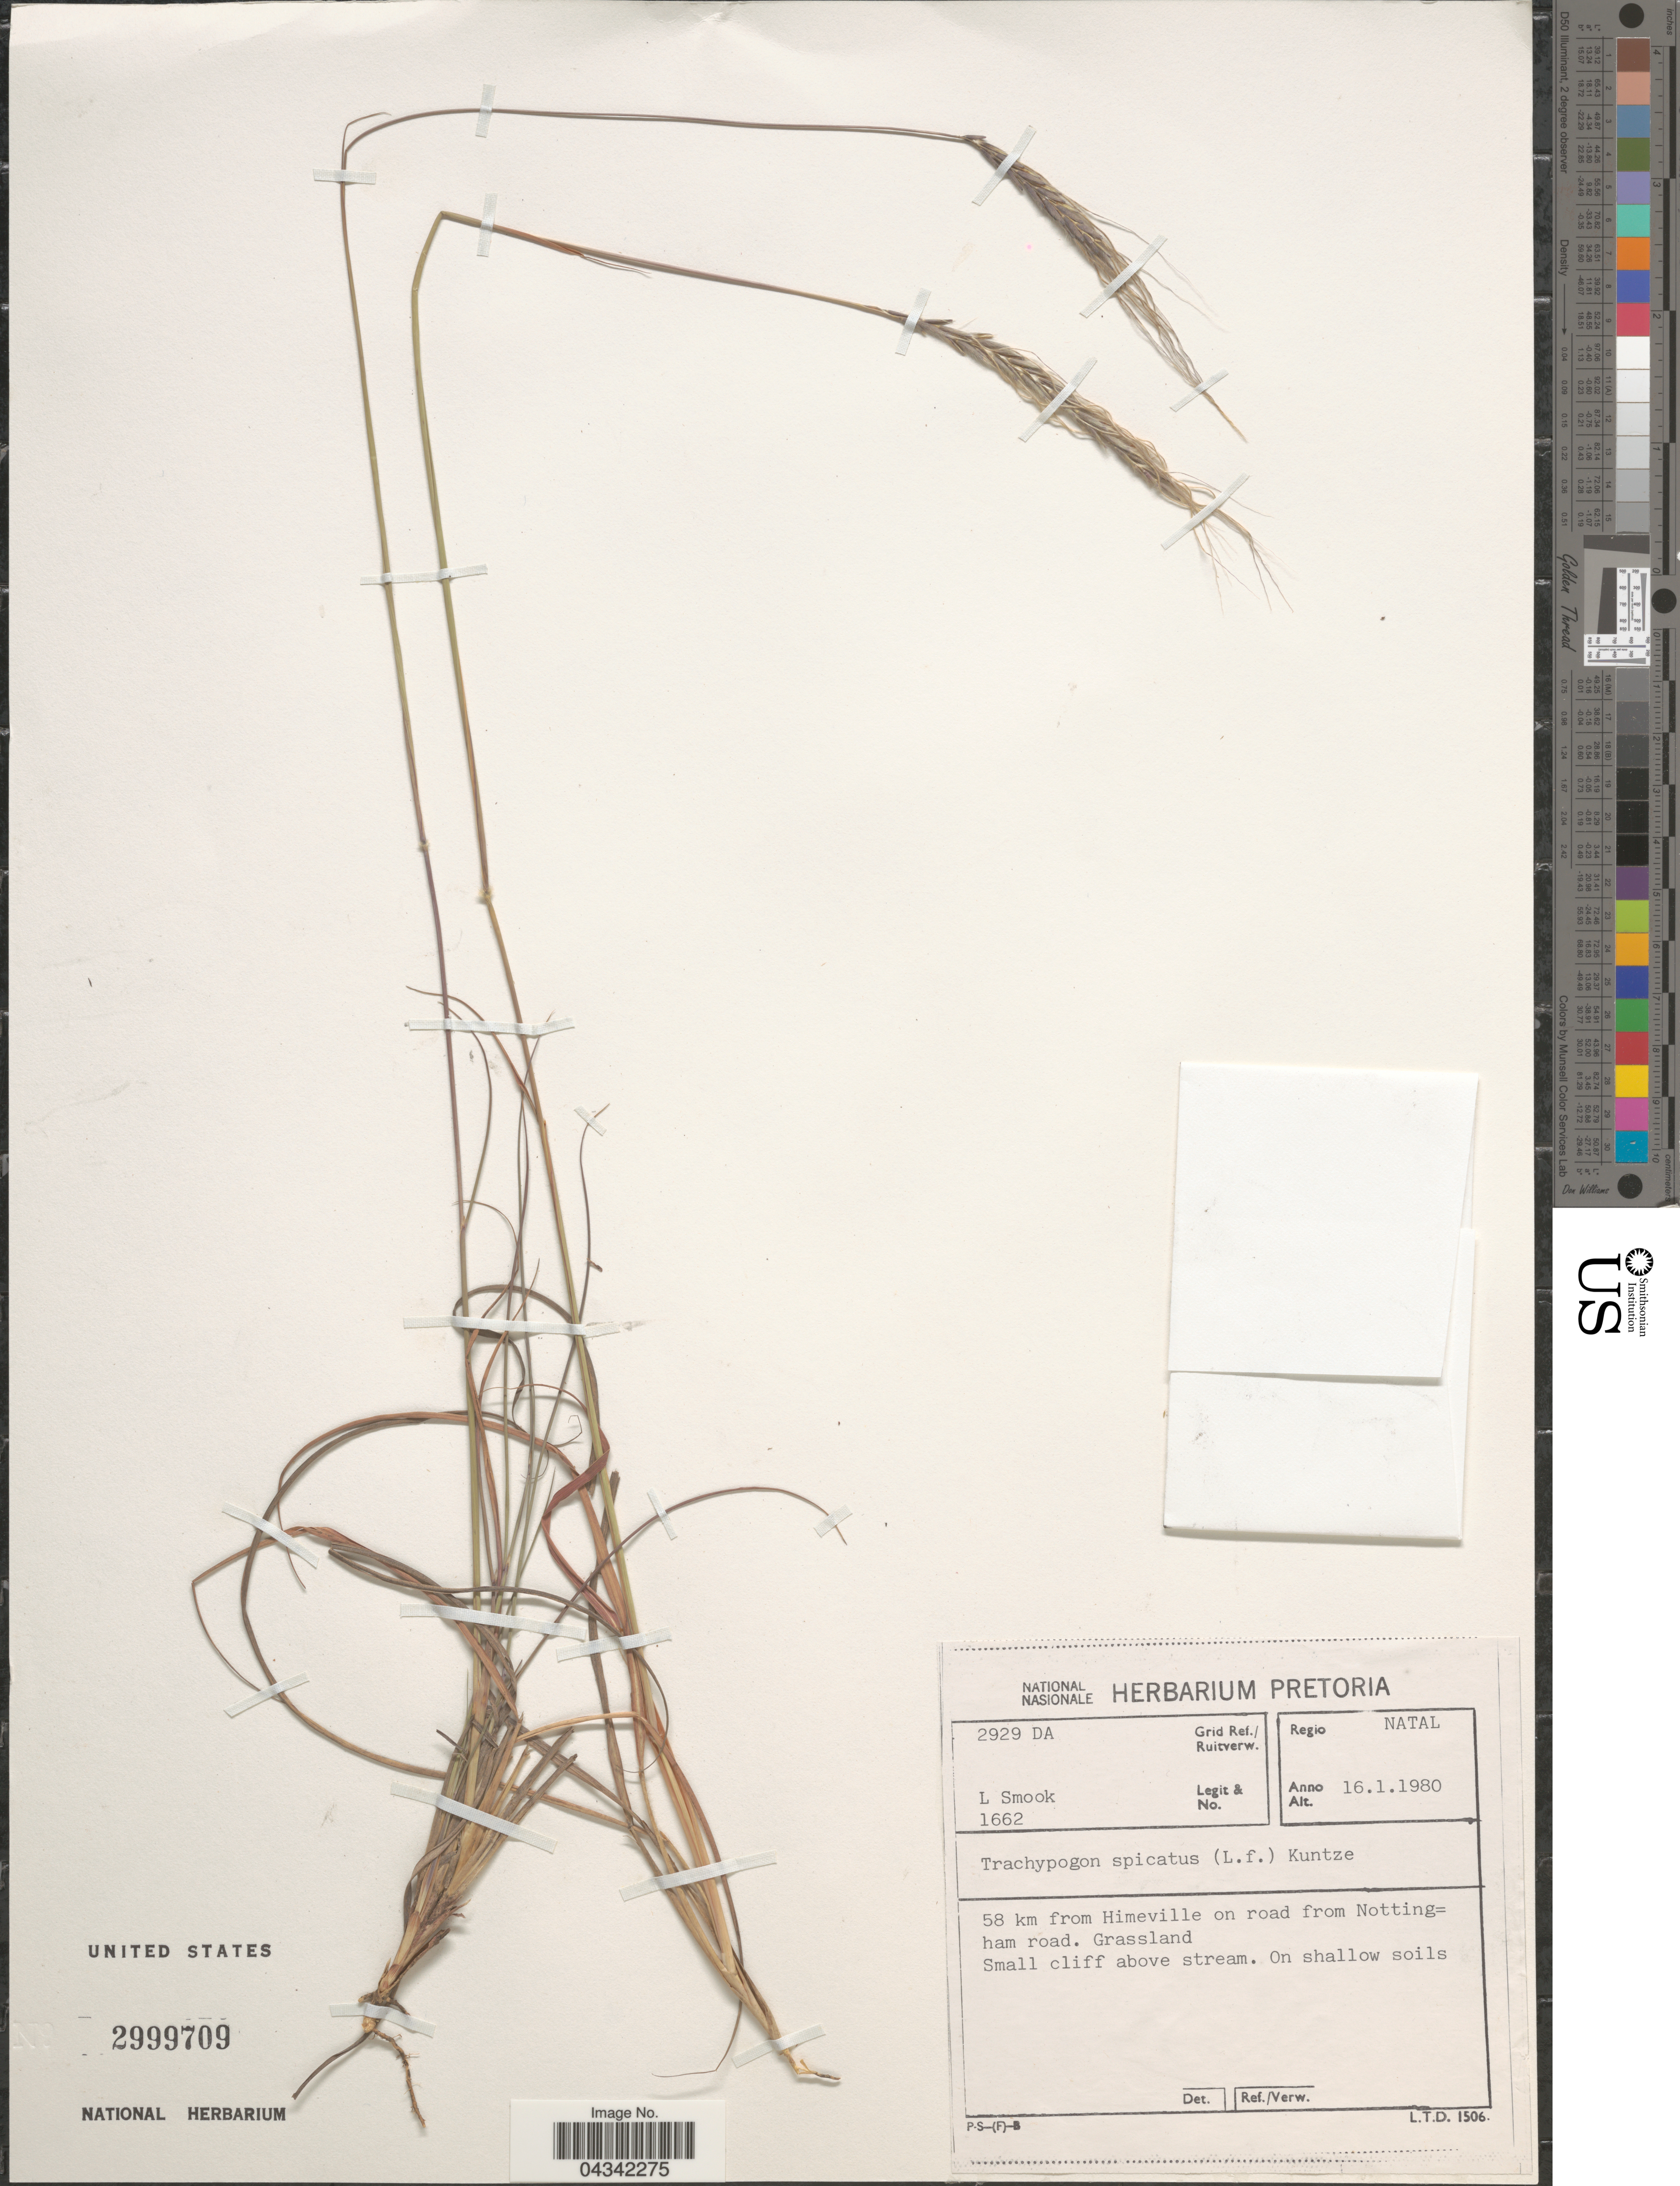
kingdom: Plantae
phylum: Tracheophyta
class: Liliopsida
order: Poales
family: Poaceae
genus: Trachypogon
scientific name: Trachypogon spicatus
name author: (L. f.) Kuntze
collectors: L. Smook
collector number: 1662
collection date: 1980-01-16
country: South Africa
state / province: KwaZulu-Natal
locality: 2929 DA Grid Ref./Ruitverw. Regio Natal. 58 km from Himeville on road from Notting=ham road.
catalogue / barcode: US 2999709